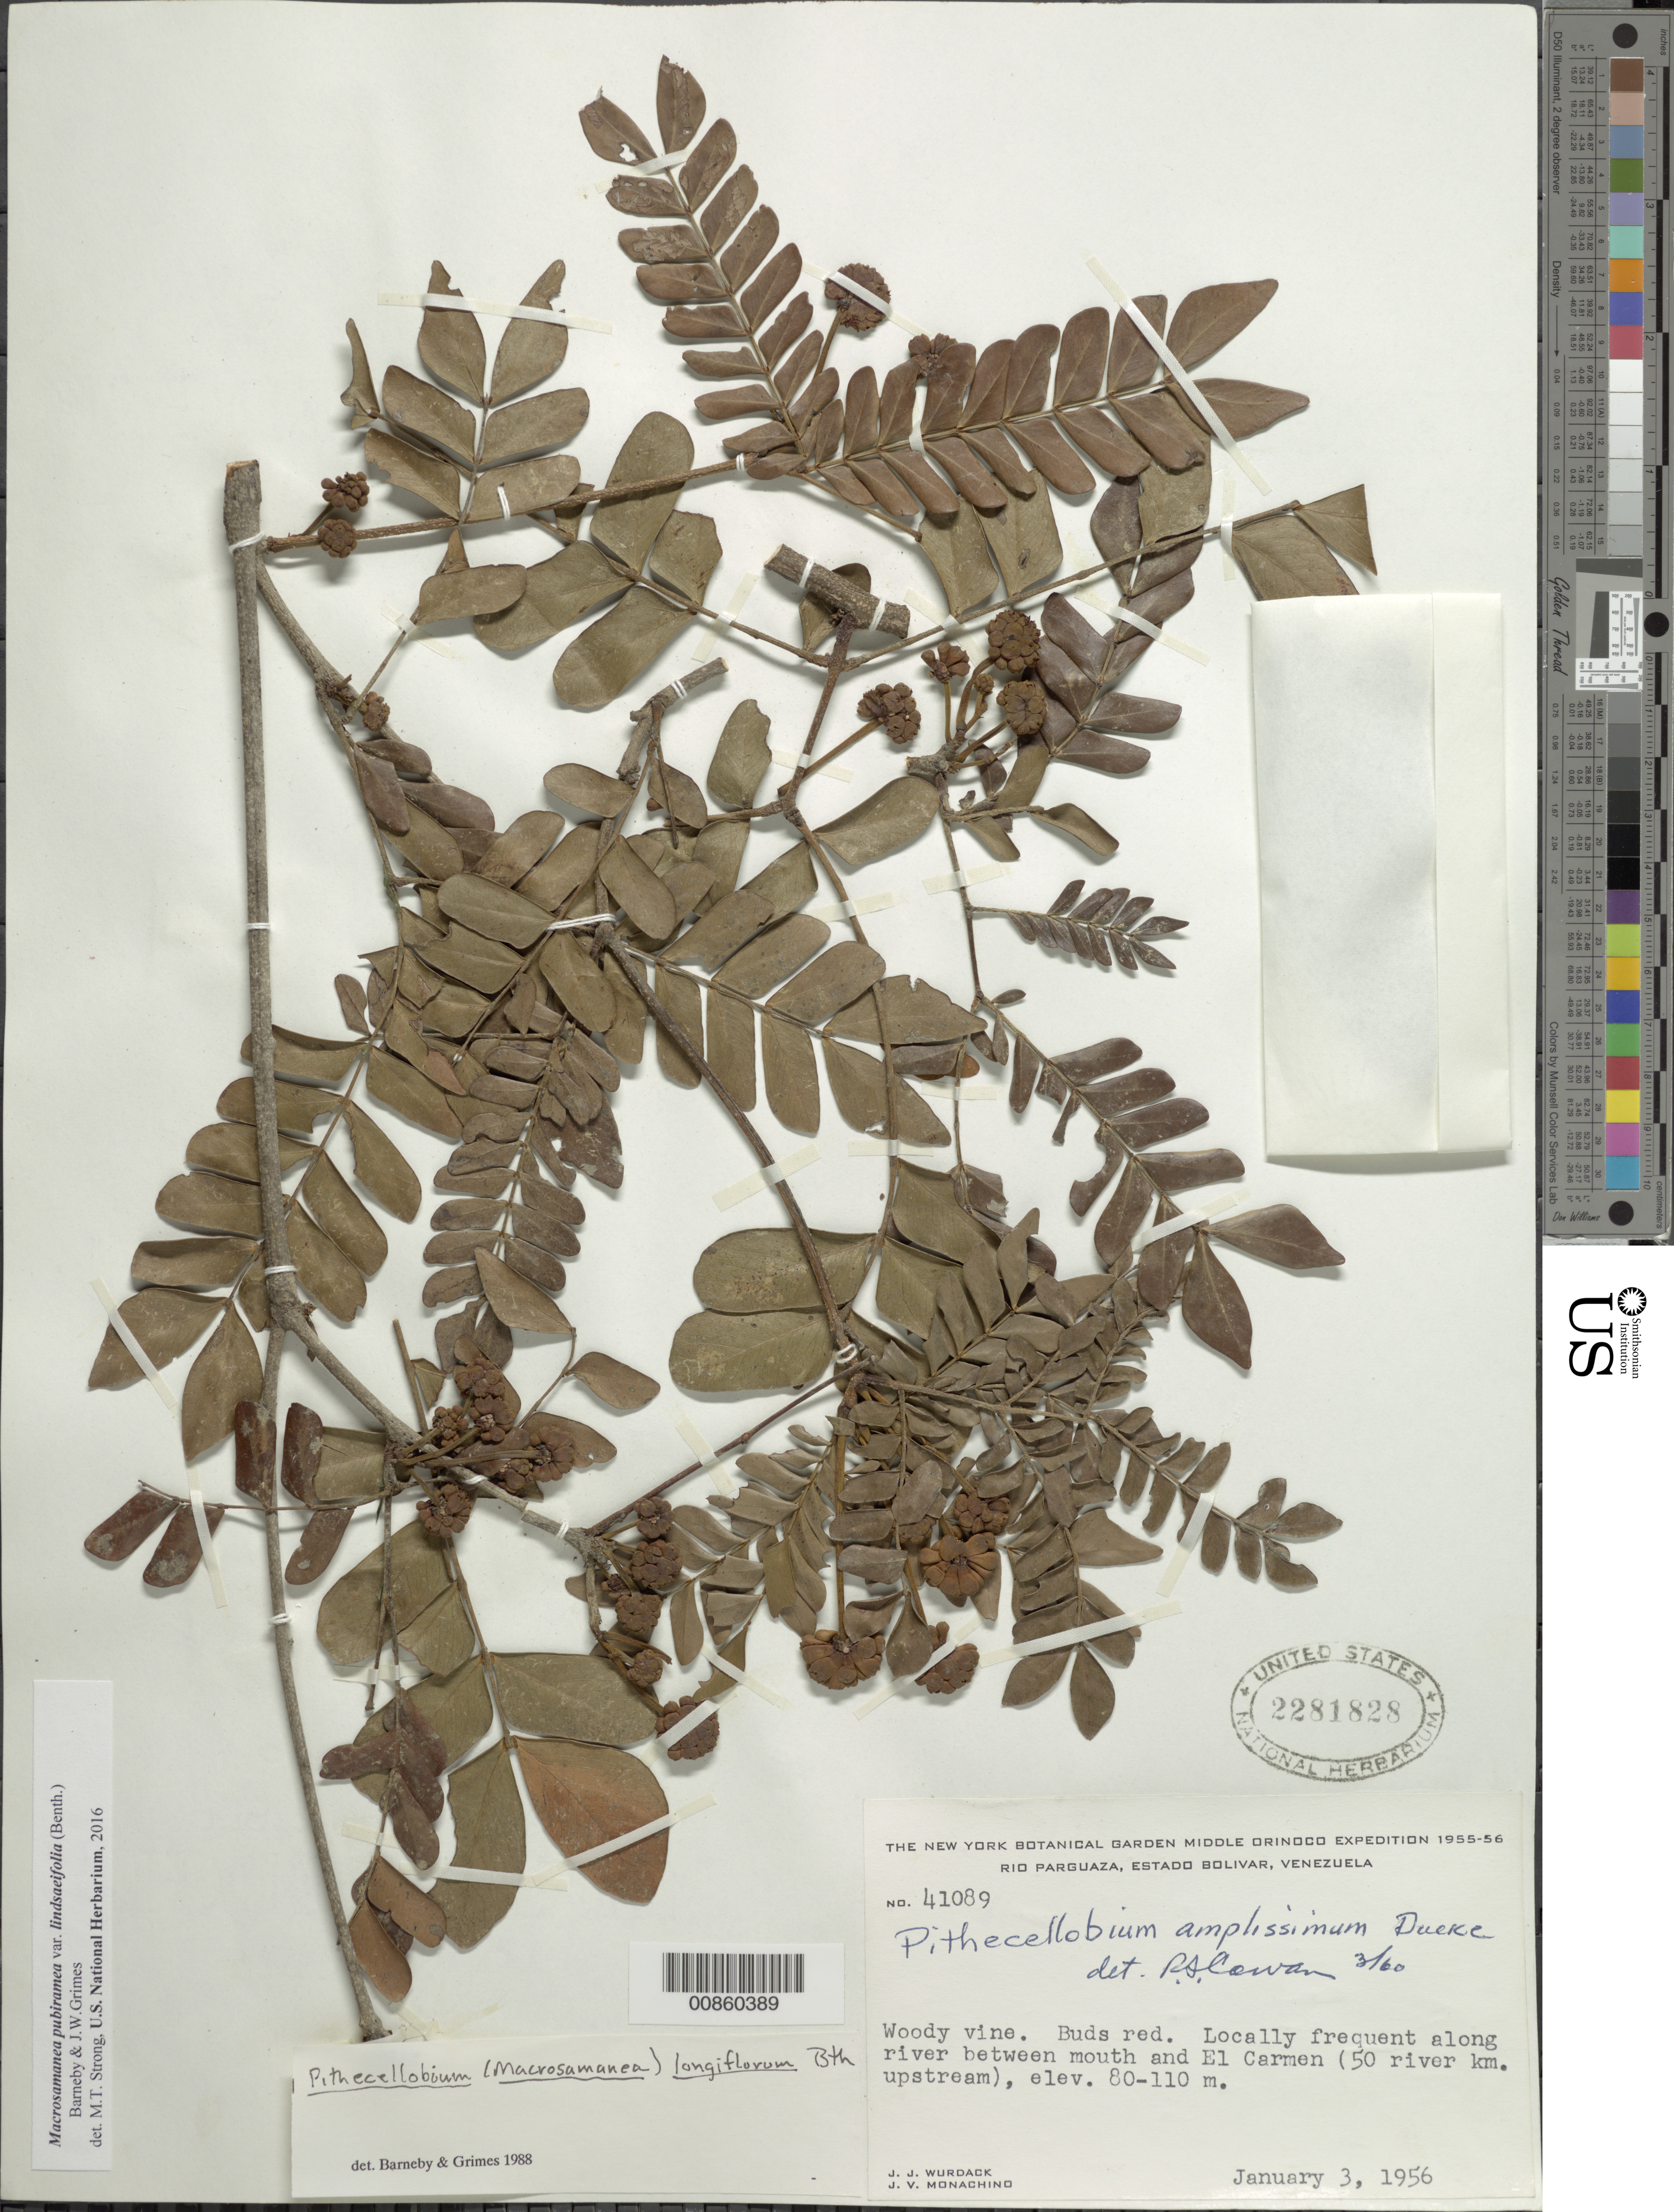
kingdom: Plantae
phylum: Tracheophyta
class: Magnoliopsida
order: Fabales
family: Fabaceae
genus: Macrosamanea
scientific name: Macrosamanea pubiramea var. lindsaeifolia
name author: (Spruce ex Benth.) Barneby & J.W. Grimes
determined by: Strong, M. T., (US), Smithsonian Institution - National Museum of Natural History (UNITED STATES)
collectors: J. J. Wurdack & J. V. Monachino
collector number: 41089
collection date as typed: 3-Jan-56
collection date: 1956-01-03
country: Venezuela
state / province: Bolívar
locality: Río Parguaza, along river between mouth & El Carmen (50 river km upstream)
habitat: Along river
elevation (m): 80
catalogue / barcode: US 2281828